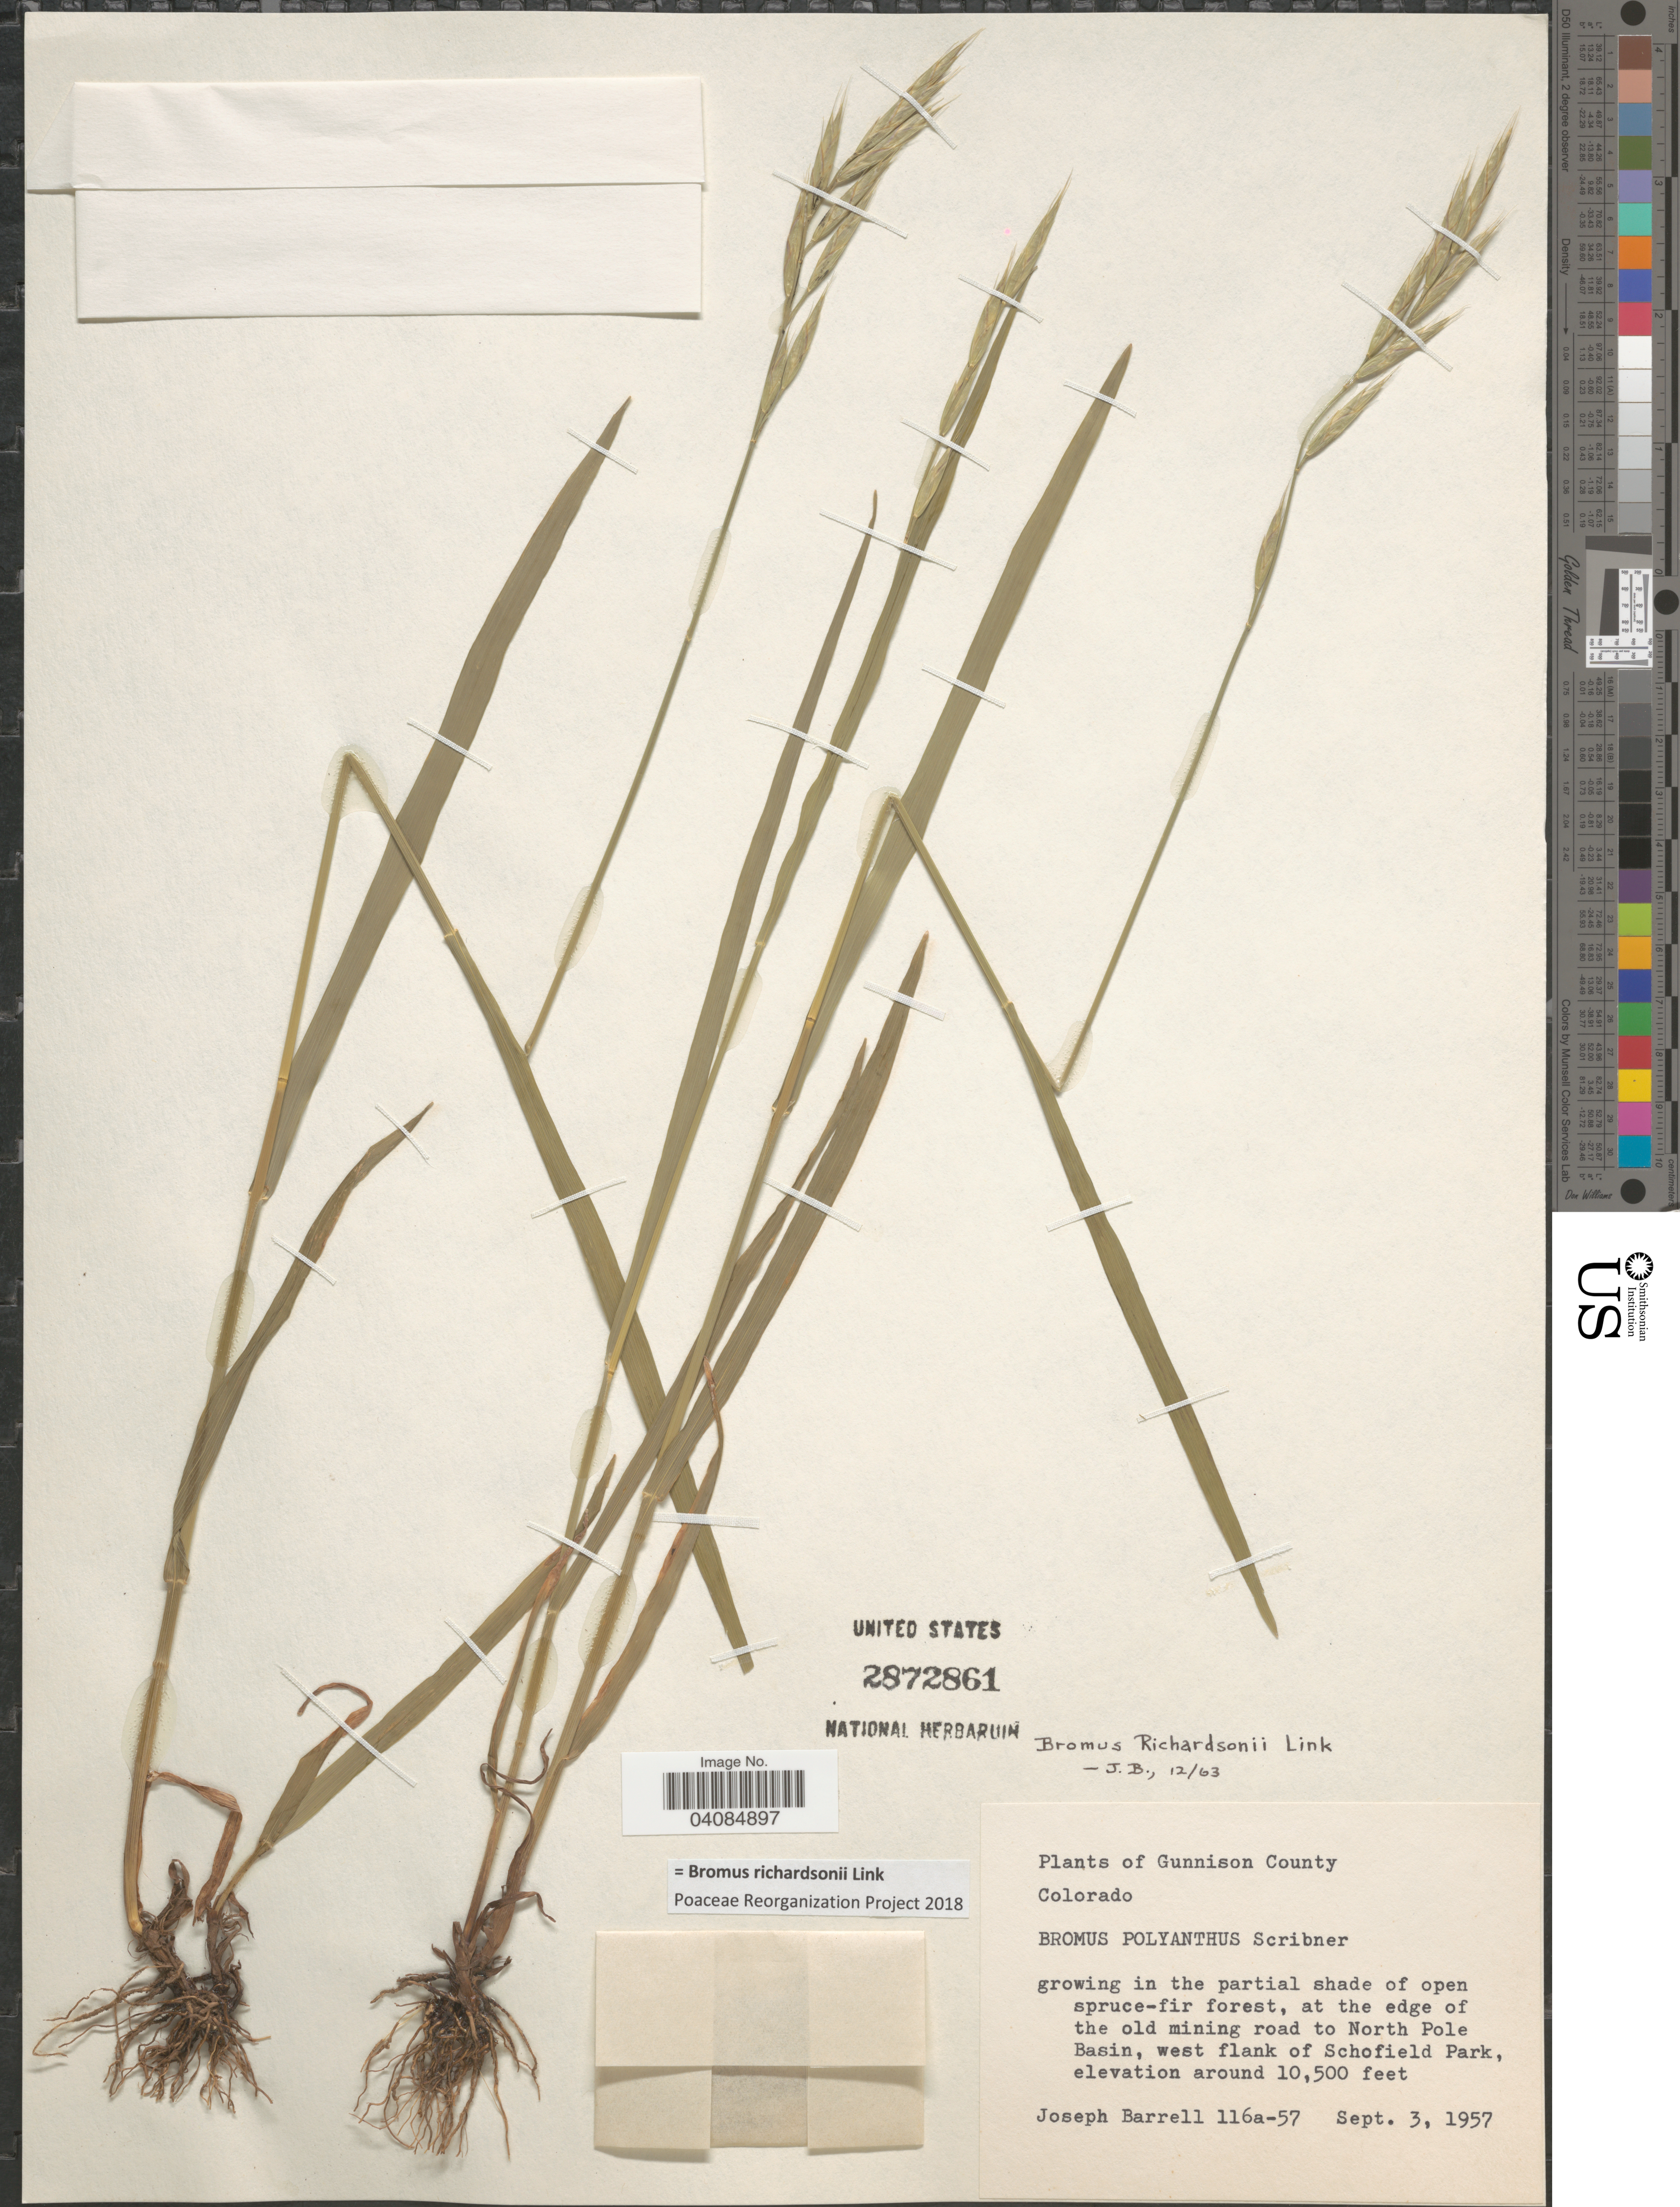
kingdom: Plantae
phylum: Tracheophyta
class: Liliopsida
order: Poales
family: Poaceae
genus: Bromus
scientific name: Bromus racemosus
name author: L.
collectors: J. Barrell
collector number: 116a-57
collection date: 1957-09-03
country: United States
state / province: Colorado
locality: Gunnison Basin. In the partial shade of open spruce-fir forest, at the edge of the old mining road to North Pole Basin, west flank of Schofield Park.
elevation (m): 3200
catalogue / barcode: US 2872861